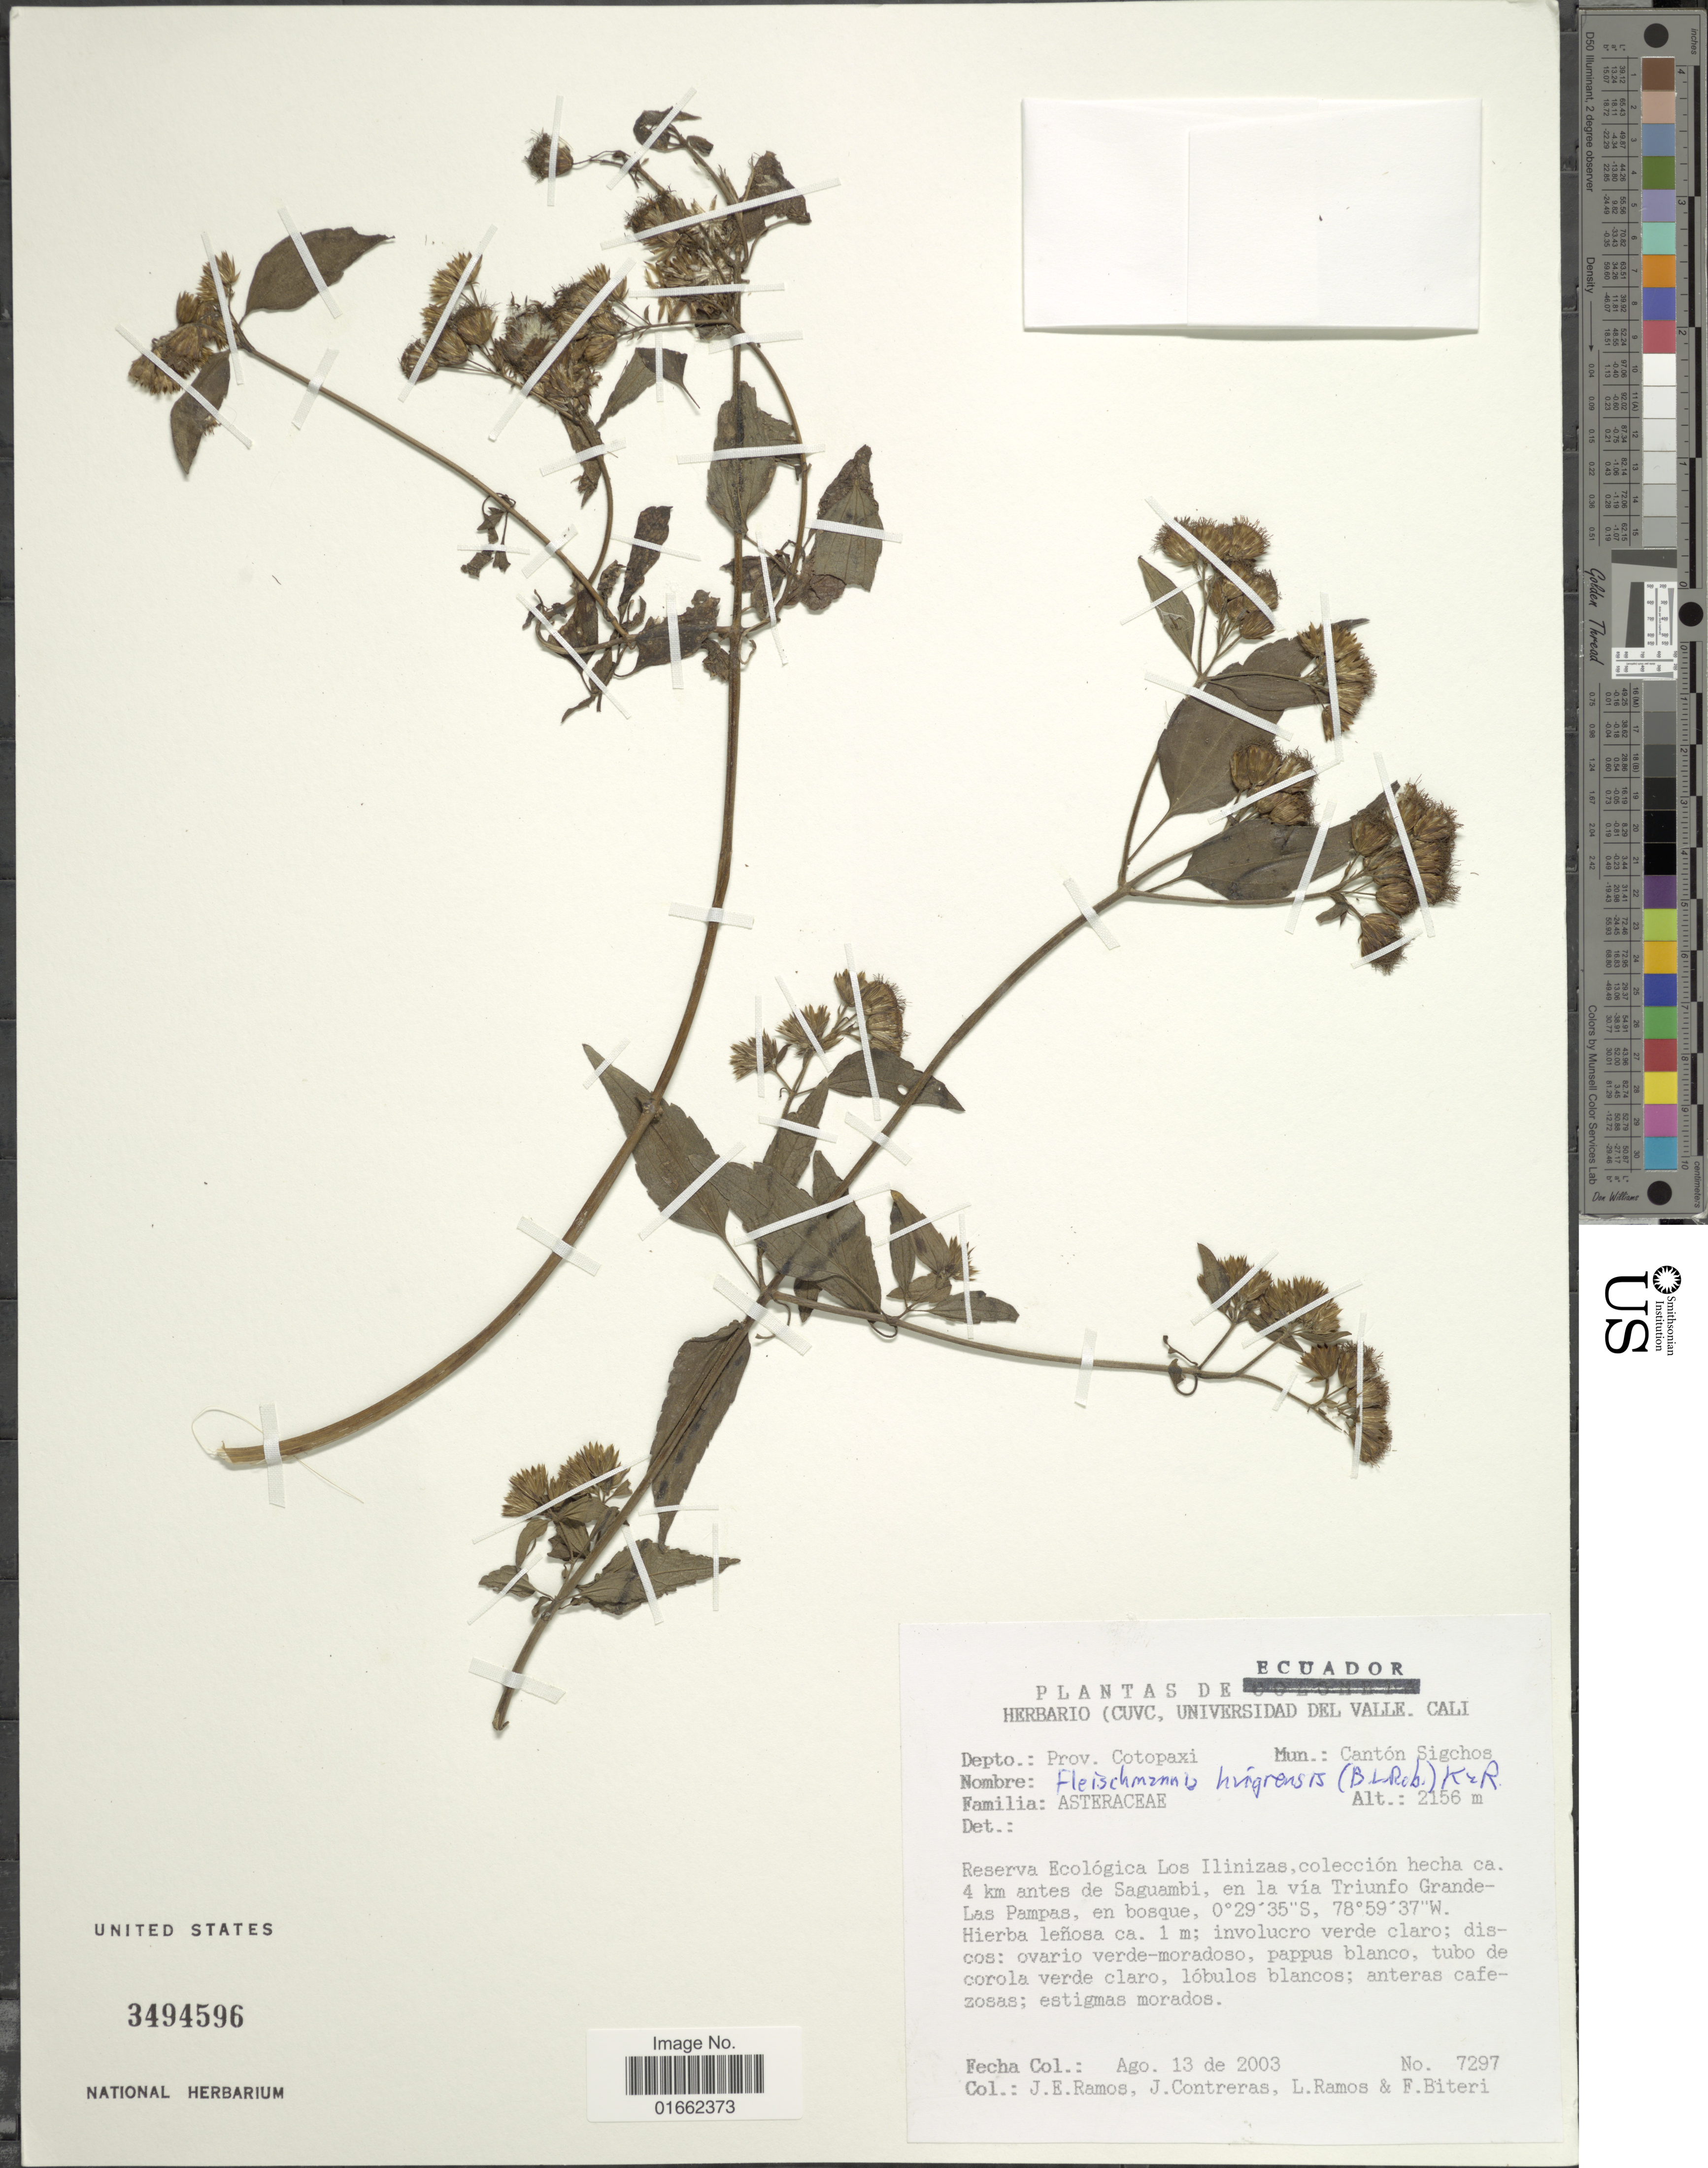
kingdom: Plantae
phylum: Tracheophyta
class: Magnoliopsida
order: Asterales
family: Asteraceae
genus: Fleischmannia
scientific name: Fleischmannia obscurifolia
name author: (Hieron.) R.M. King & H. Rob.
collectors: J. E. Ramos, J. Contreras, L. Ramos & F. Biteri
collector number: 7297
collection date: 2003-08-13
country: Ecuador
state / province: Cotopaxi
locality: Depto.: Prov. Cotopaxi. Mun.: Cantón Sigchos. Reserva Ecológica Los Ilinizas, colección hecha ca. 4 km antes de Saguambi, en la via Triunfo Grande-Las Pampas, en bosque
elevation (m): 2156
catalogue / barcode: US 3494596